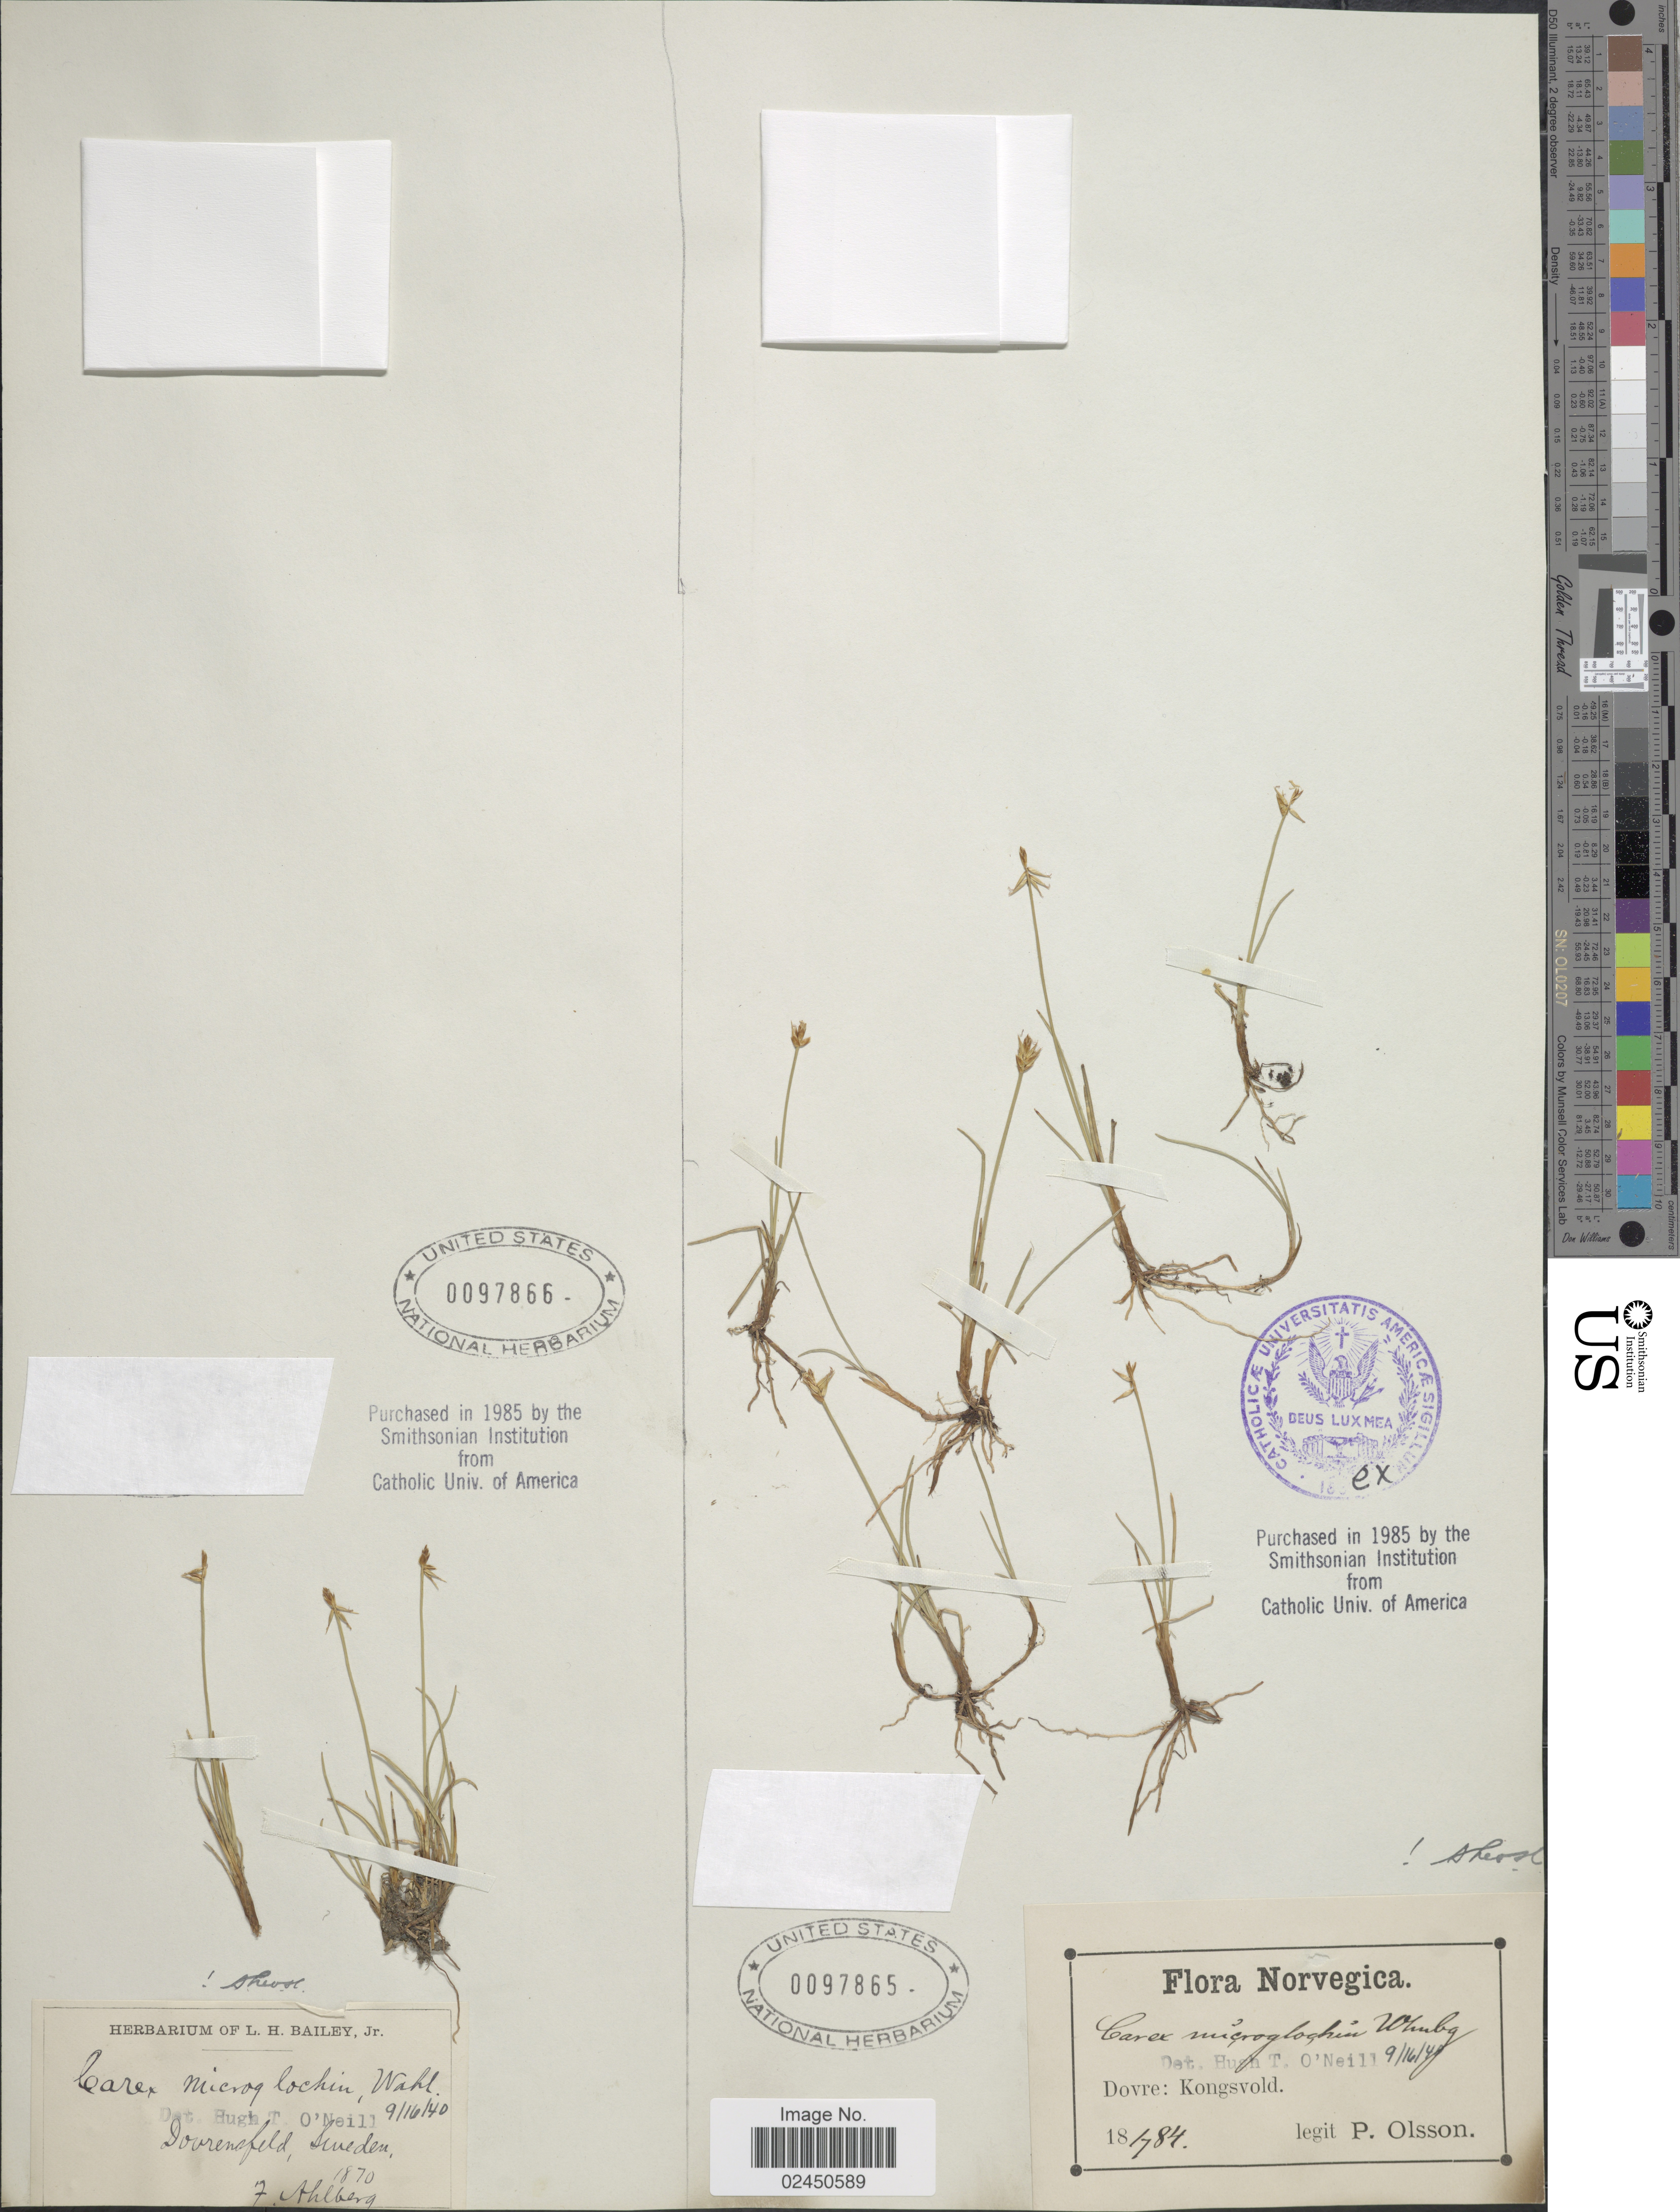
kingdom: Plantae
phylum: Tracheophyta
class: Liliopsida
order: Poales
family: Cyperaceae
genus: Carex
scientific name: Carex microglochin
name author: Wahlenb.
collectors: F. Ahlberg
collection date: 1870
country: Sweden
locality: Dovrensfeld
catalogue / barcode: US 97866